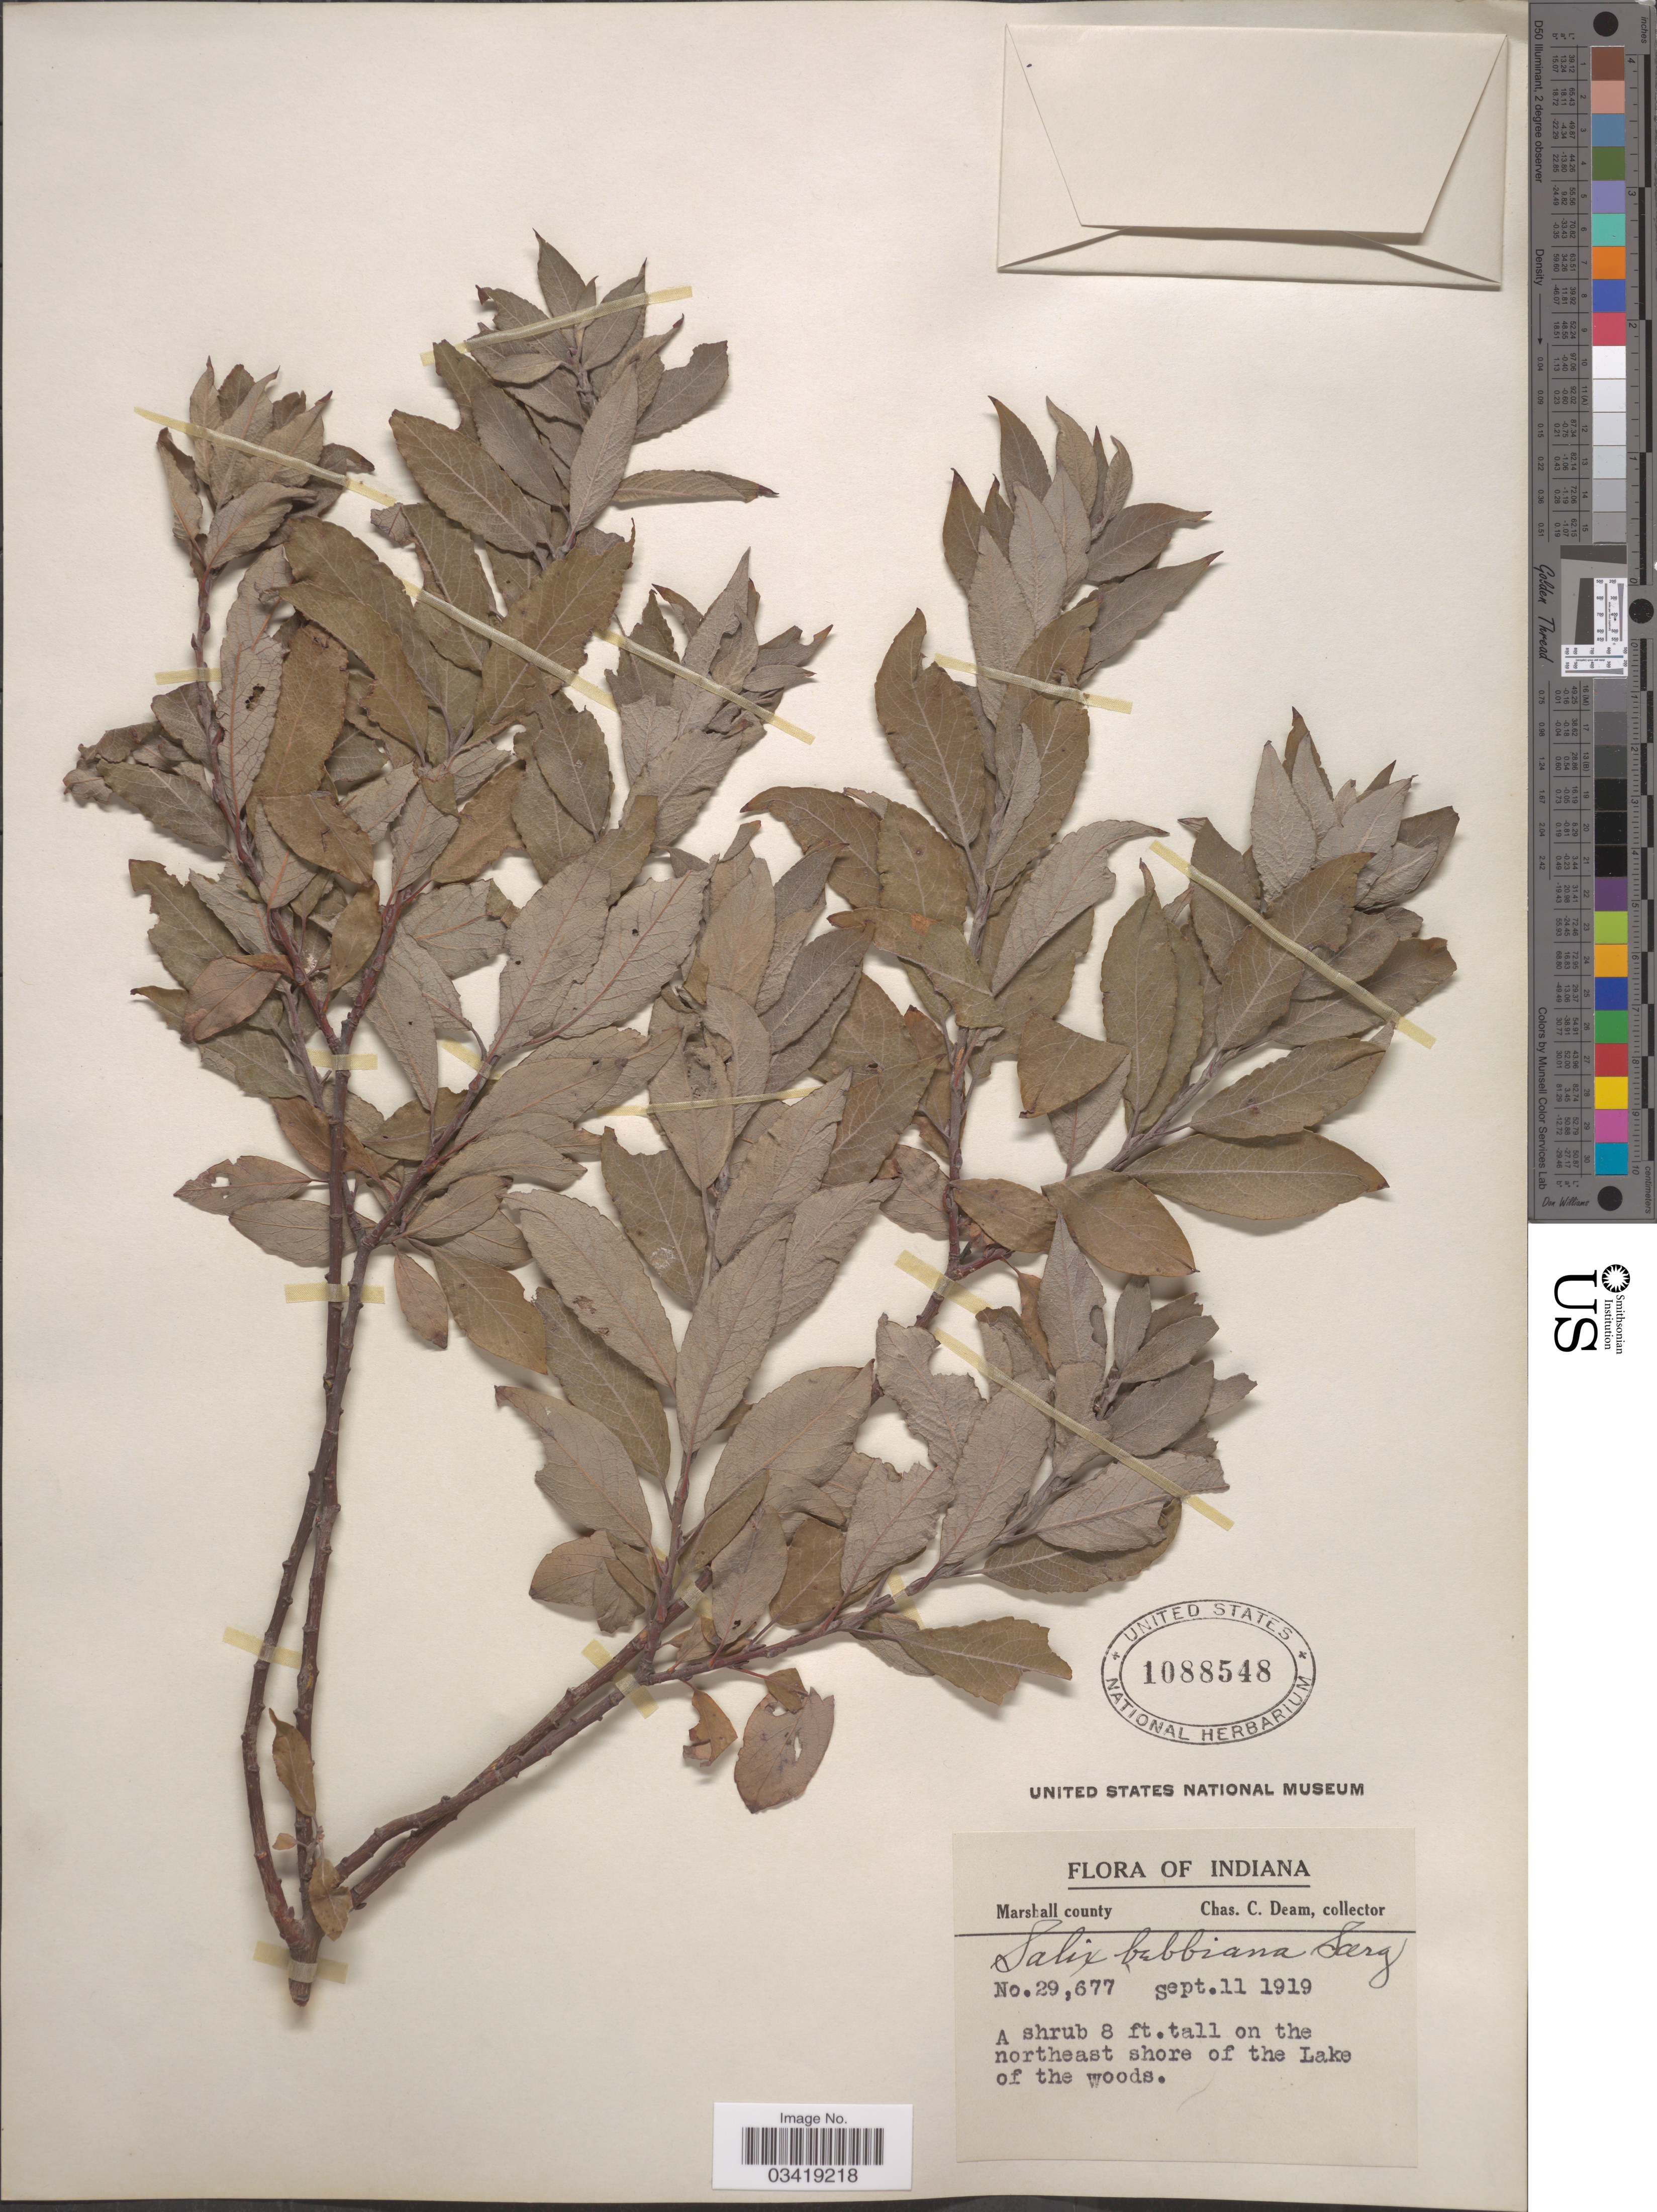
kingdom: Plantae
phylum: Tracheophyta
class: Magnoliopsida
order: Malpighiales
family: Salicaceae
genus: Salix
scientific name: Salix bebbiana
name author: Sarg.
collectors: C. C. Deam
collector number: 29677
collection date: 1919-09-11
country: United States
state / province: Indiana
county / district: Marshall Co.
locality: On the northeast shore of the Lake of the woods.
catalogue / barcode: US 1088548